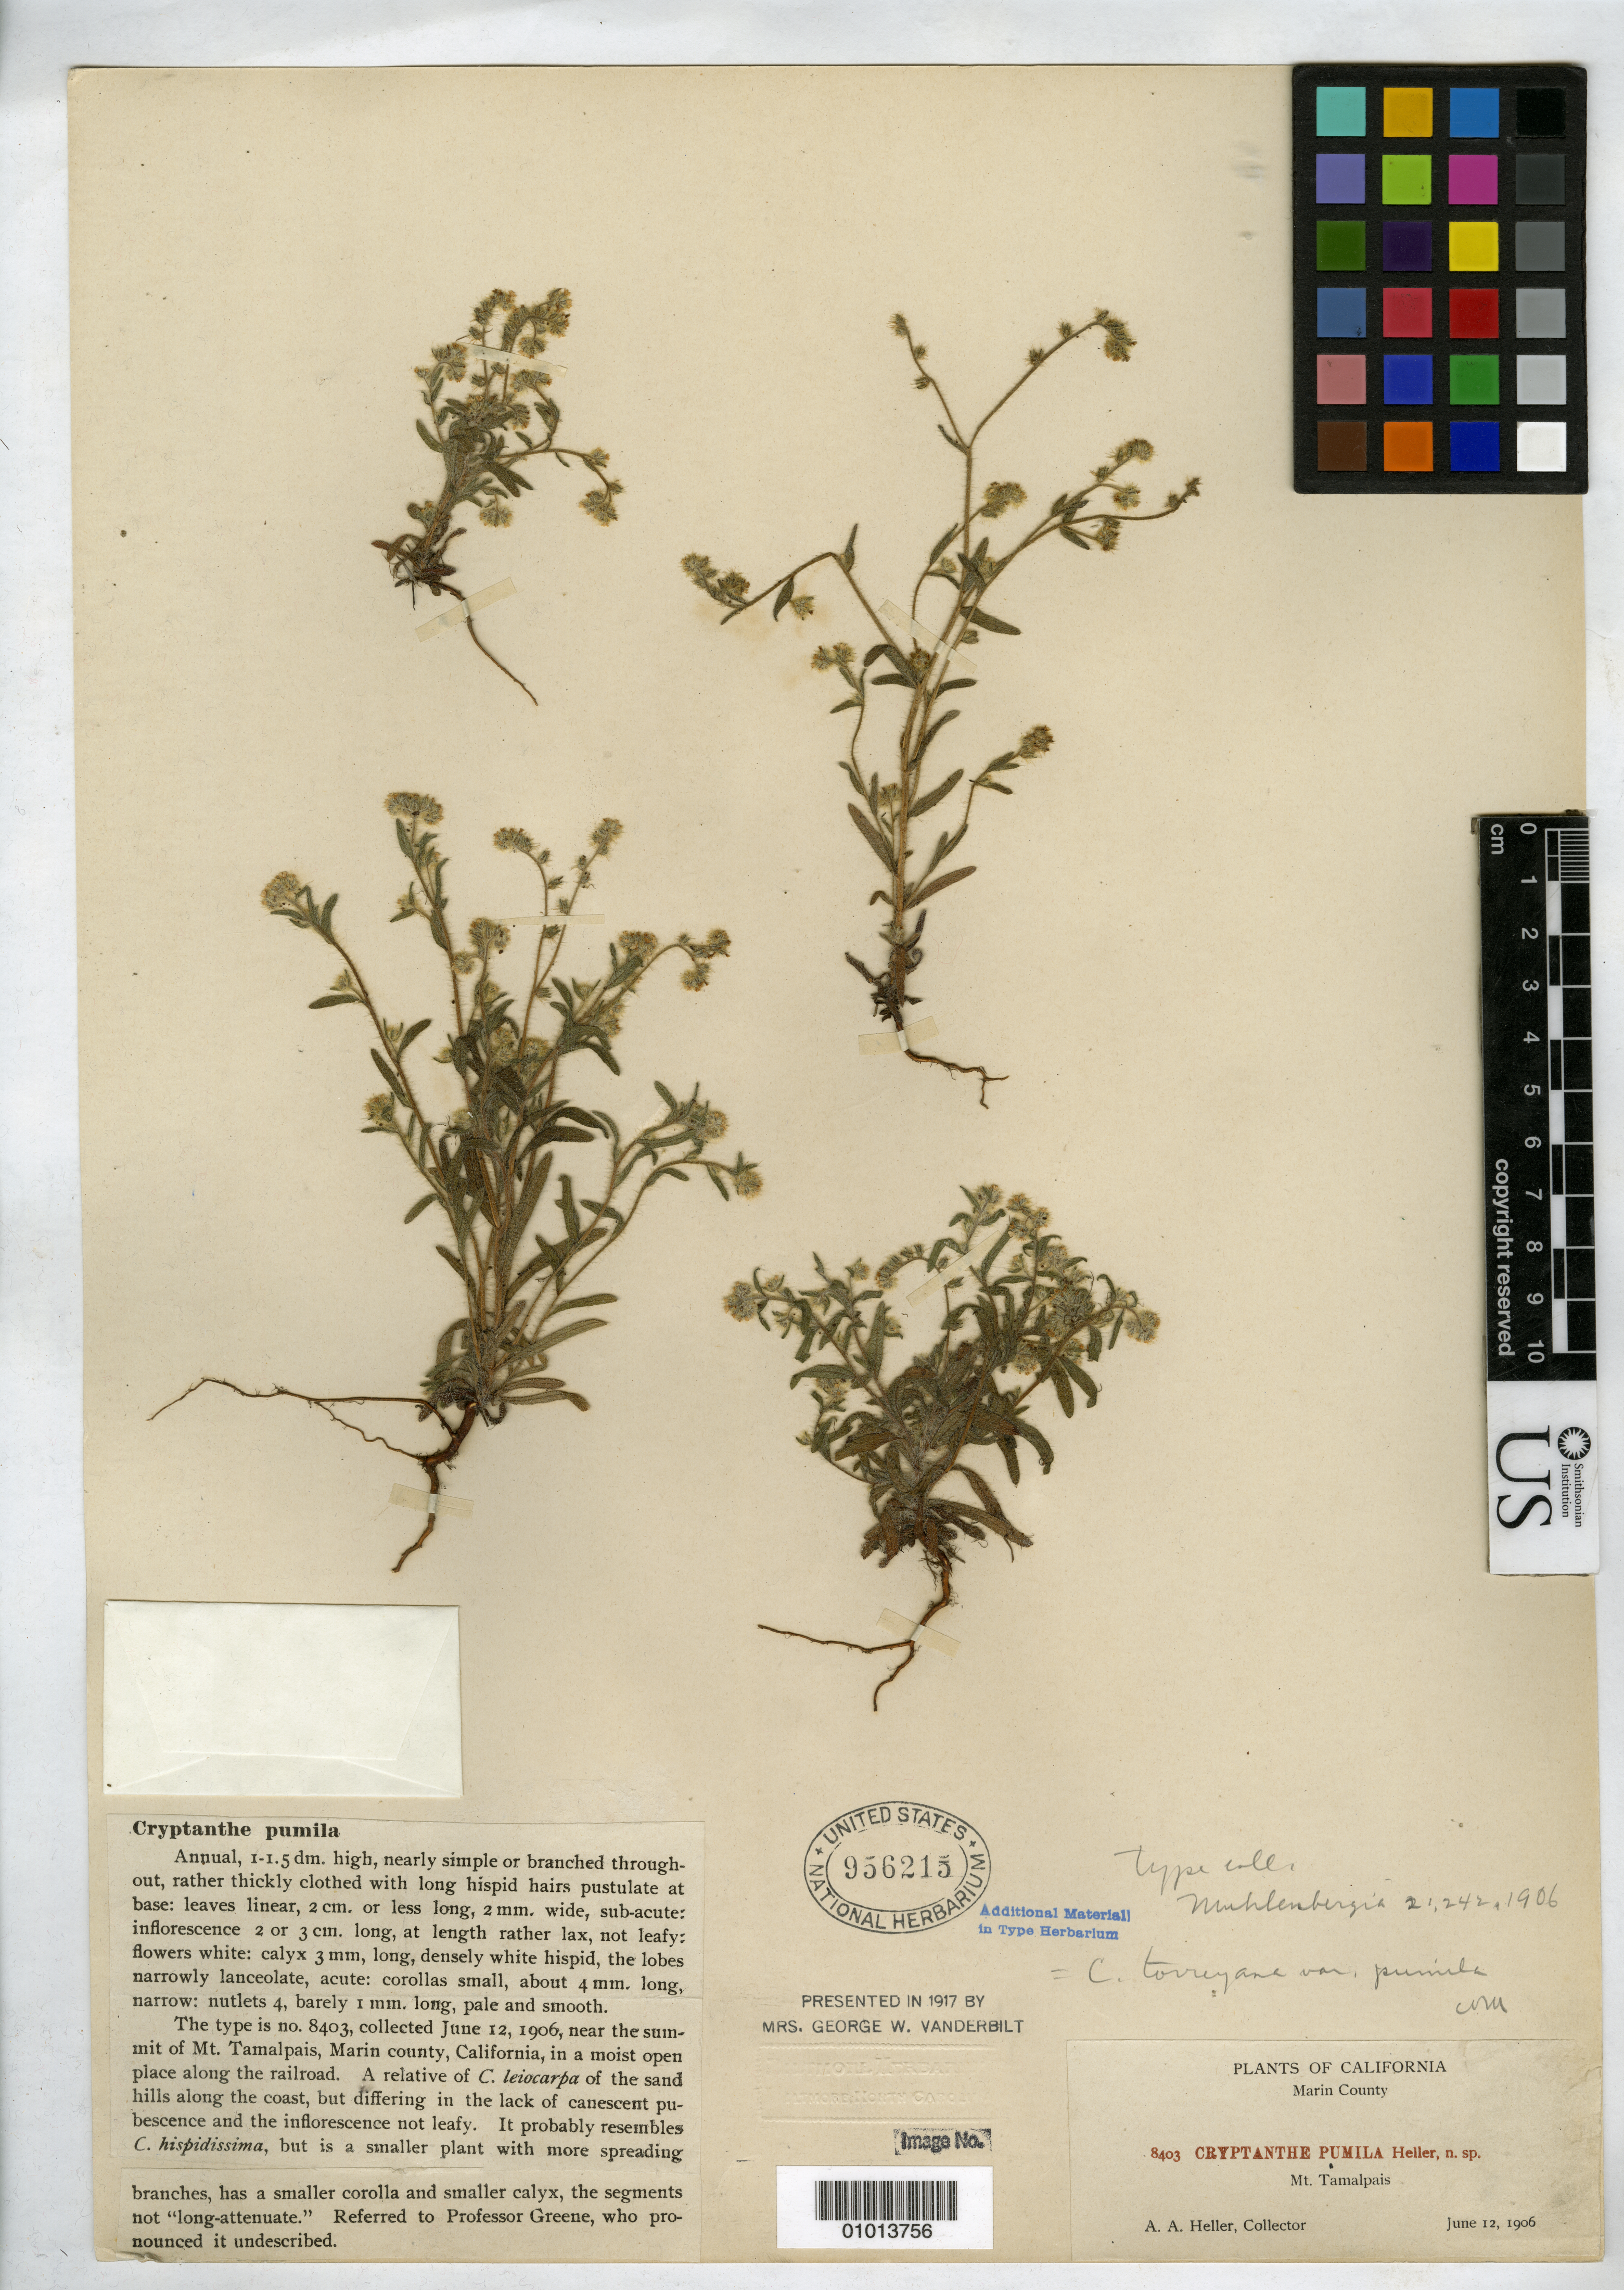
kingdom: Plantae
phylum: Tracheophyta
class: Magnoliopsida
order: Boraginales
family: Boraginaceae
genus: Cryptantha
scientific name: Cryptantha pumila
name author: A. Heller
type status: Isotype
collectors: A. A. Heller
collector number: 8403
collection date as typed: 12 Jun 1906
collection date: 1906-06-12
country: United States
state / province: California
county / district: Marin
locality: Mt. Tamalpais.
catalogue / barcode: US 956215